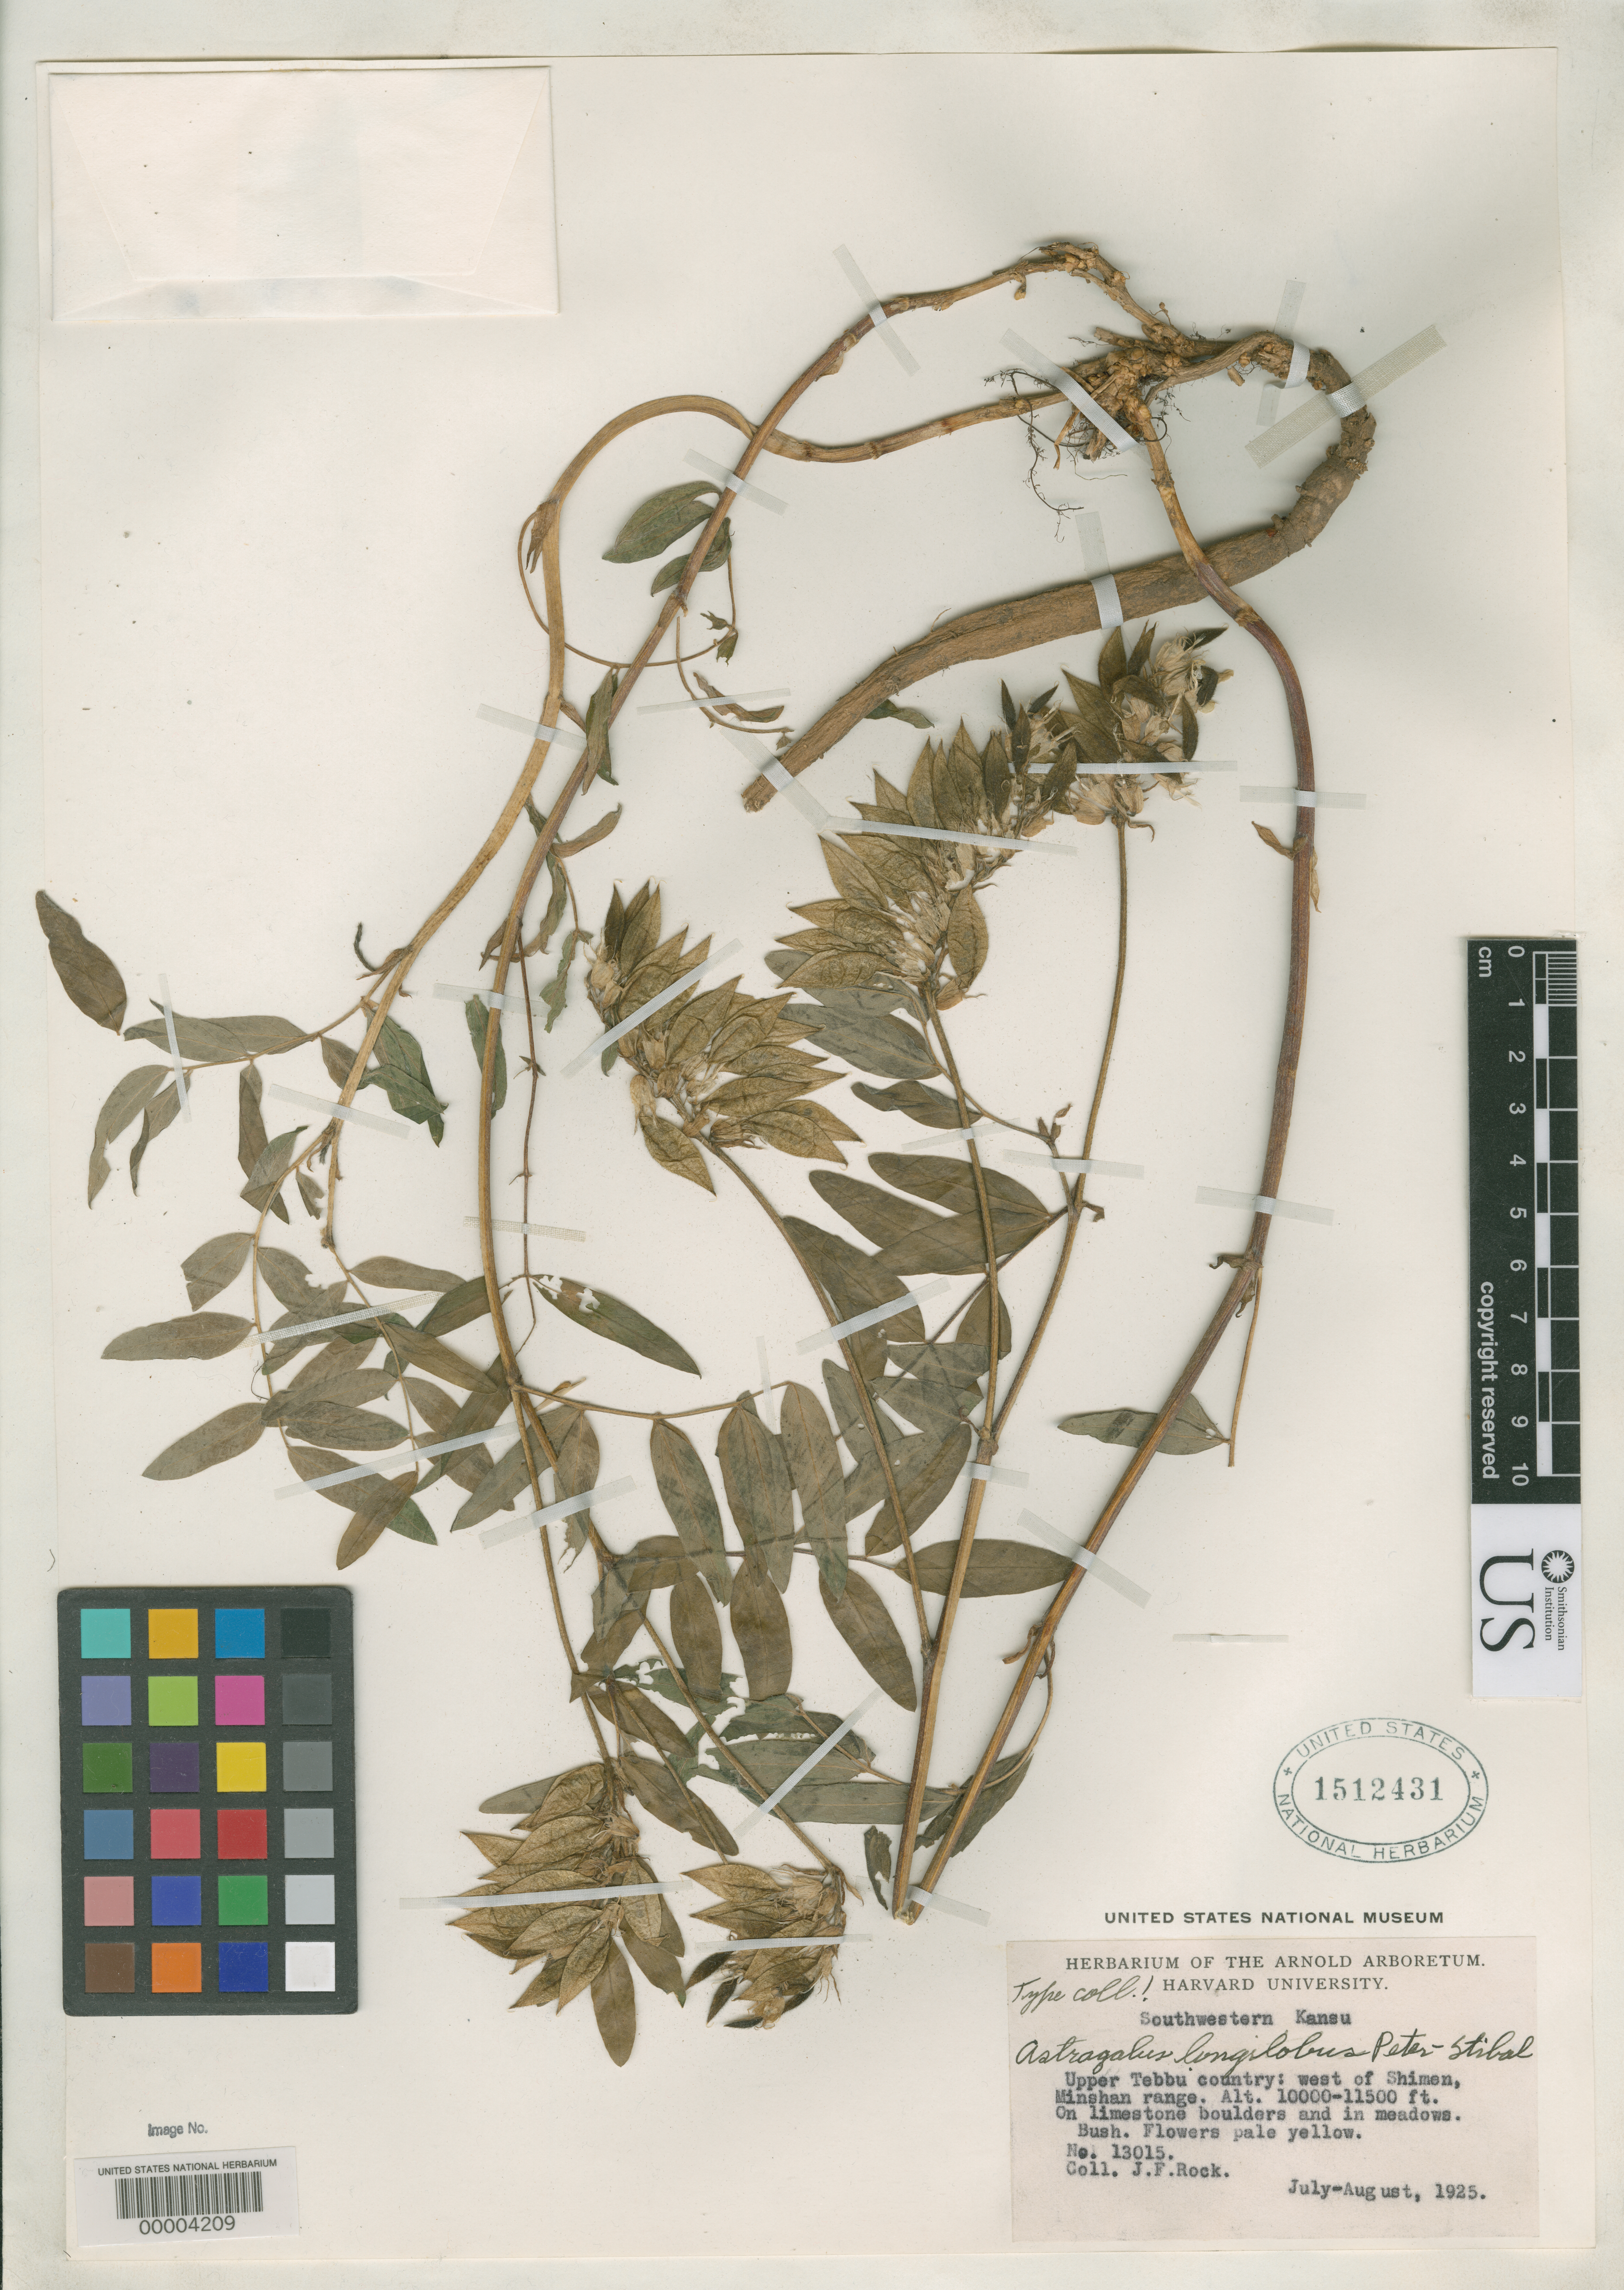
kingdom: Plantae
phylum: Tracheophyta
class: Magnoliopsida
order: Fabales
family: Fabaceae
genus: Astragalus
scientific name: Astragalus longilobus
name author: E. Peter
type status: Isotype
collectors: J. F. Rock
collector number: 13015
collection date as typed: Jul 1925 to -- Aug 1925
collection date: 1925-07/1925-08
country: China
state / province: Gansu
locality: Upper Tabbu country, E of Shiman, Minshan Range.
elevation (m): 3048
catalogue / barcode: US 1512431